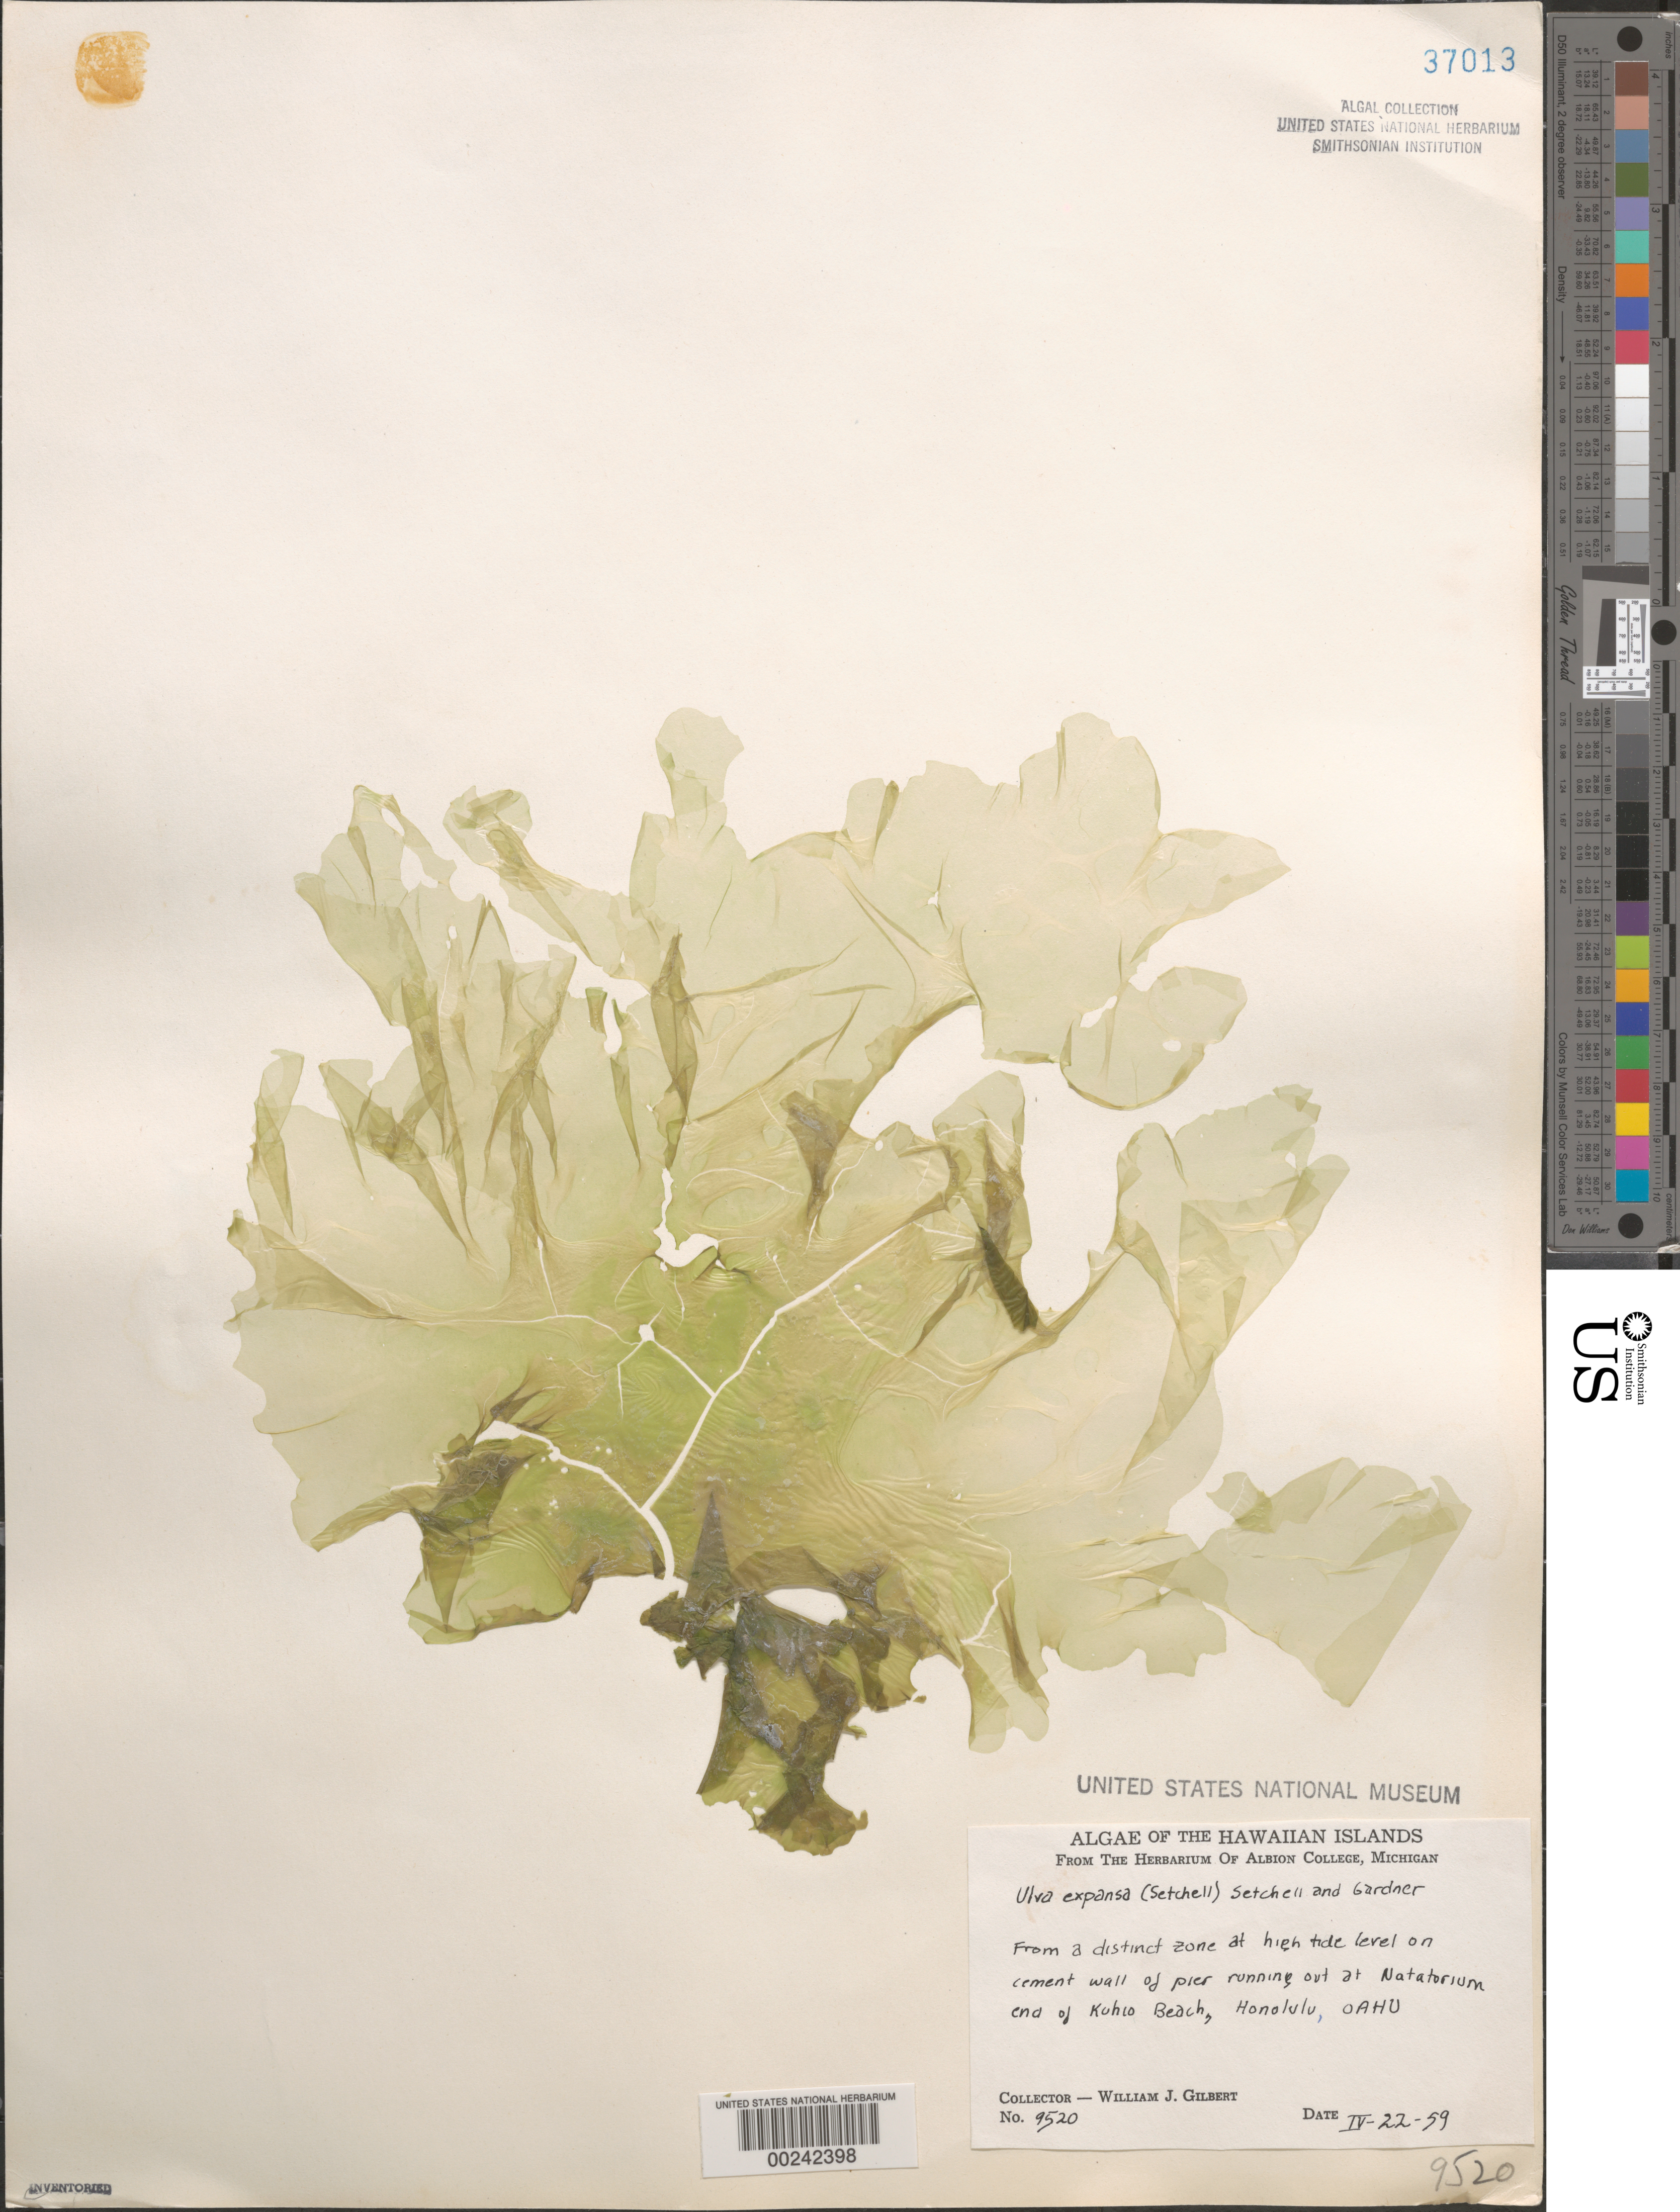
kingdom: Plantae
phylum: Chlorophyta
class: Ulvophyceae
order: Ulvales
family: Ulvaceae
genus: Ulva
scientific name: Ulva expansa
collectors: W. J. Gilbert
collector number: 9520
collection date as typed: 22 Apr 1959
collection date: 1959-04-22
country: United States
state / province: Hawaii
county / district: Honolulu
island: Oahu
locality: Honolulu, Kuhio Beach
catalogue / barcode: US 37013